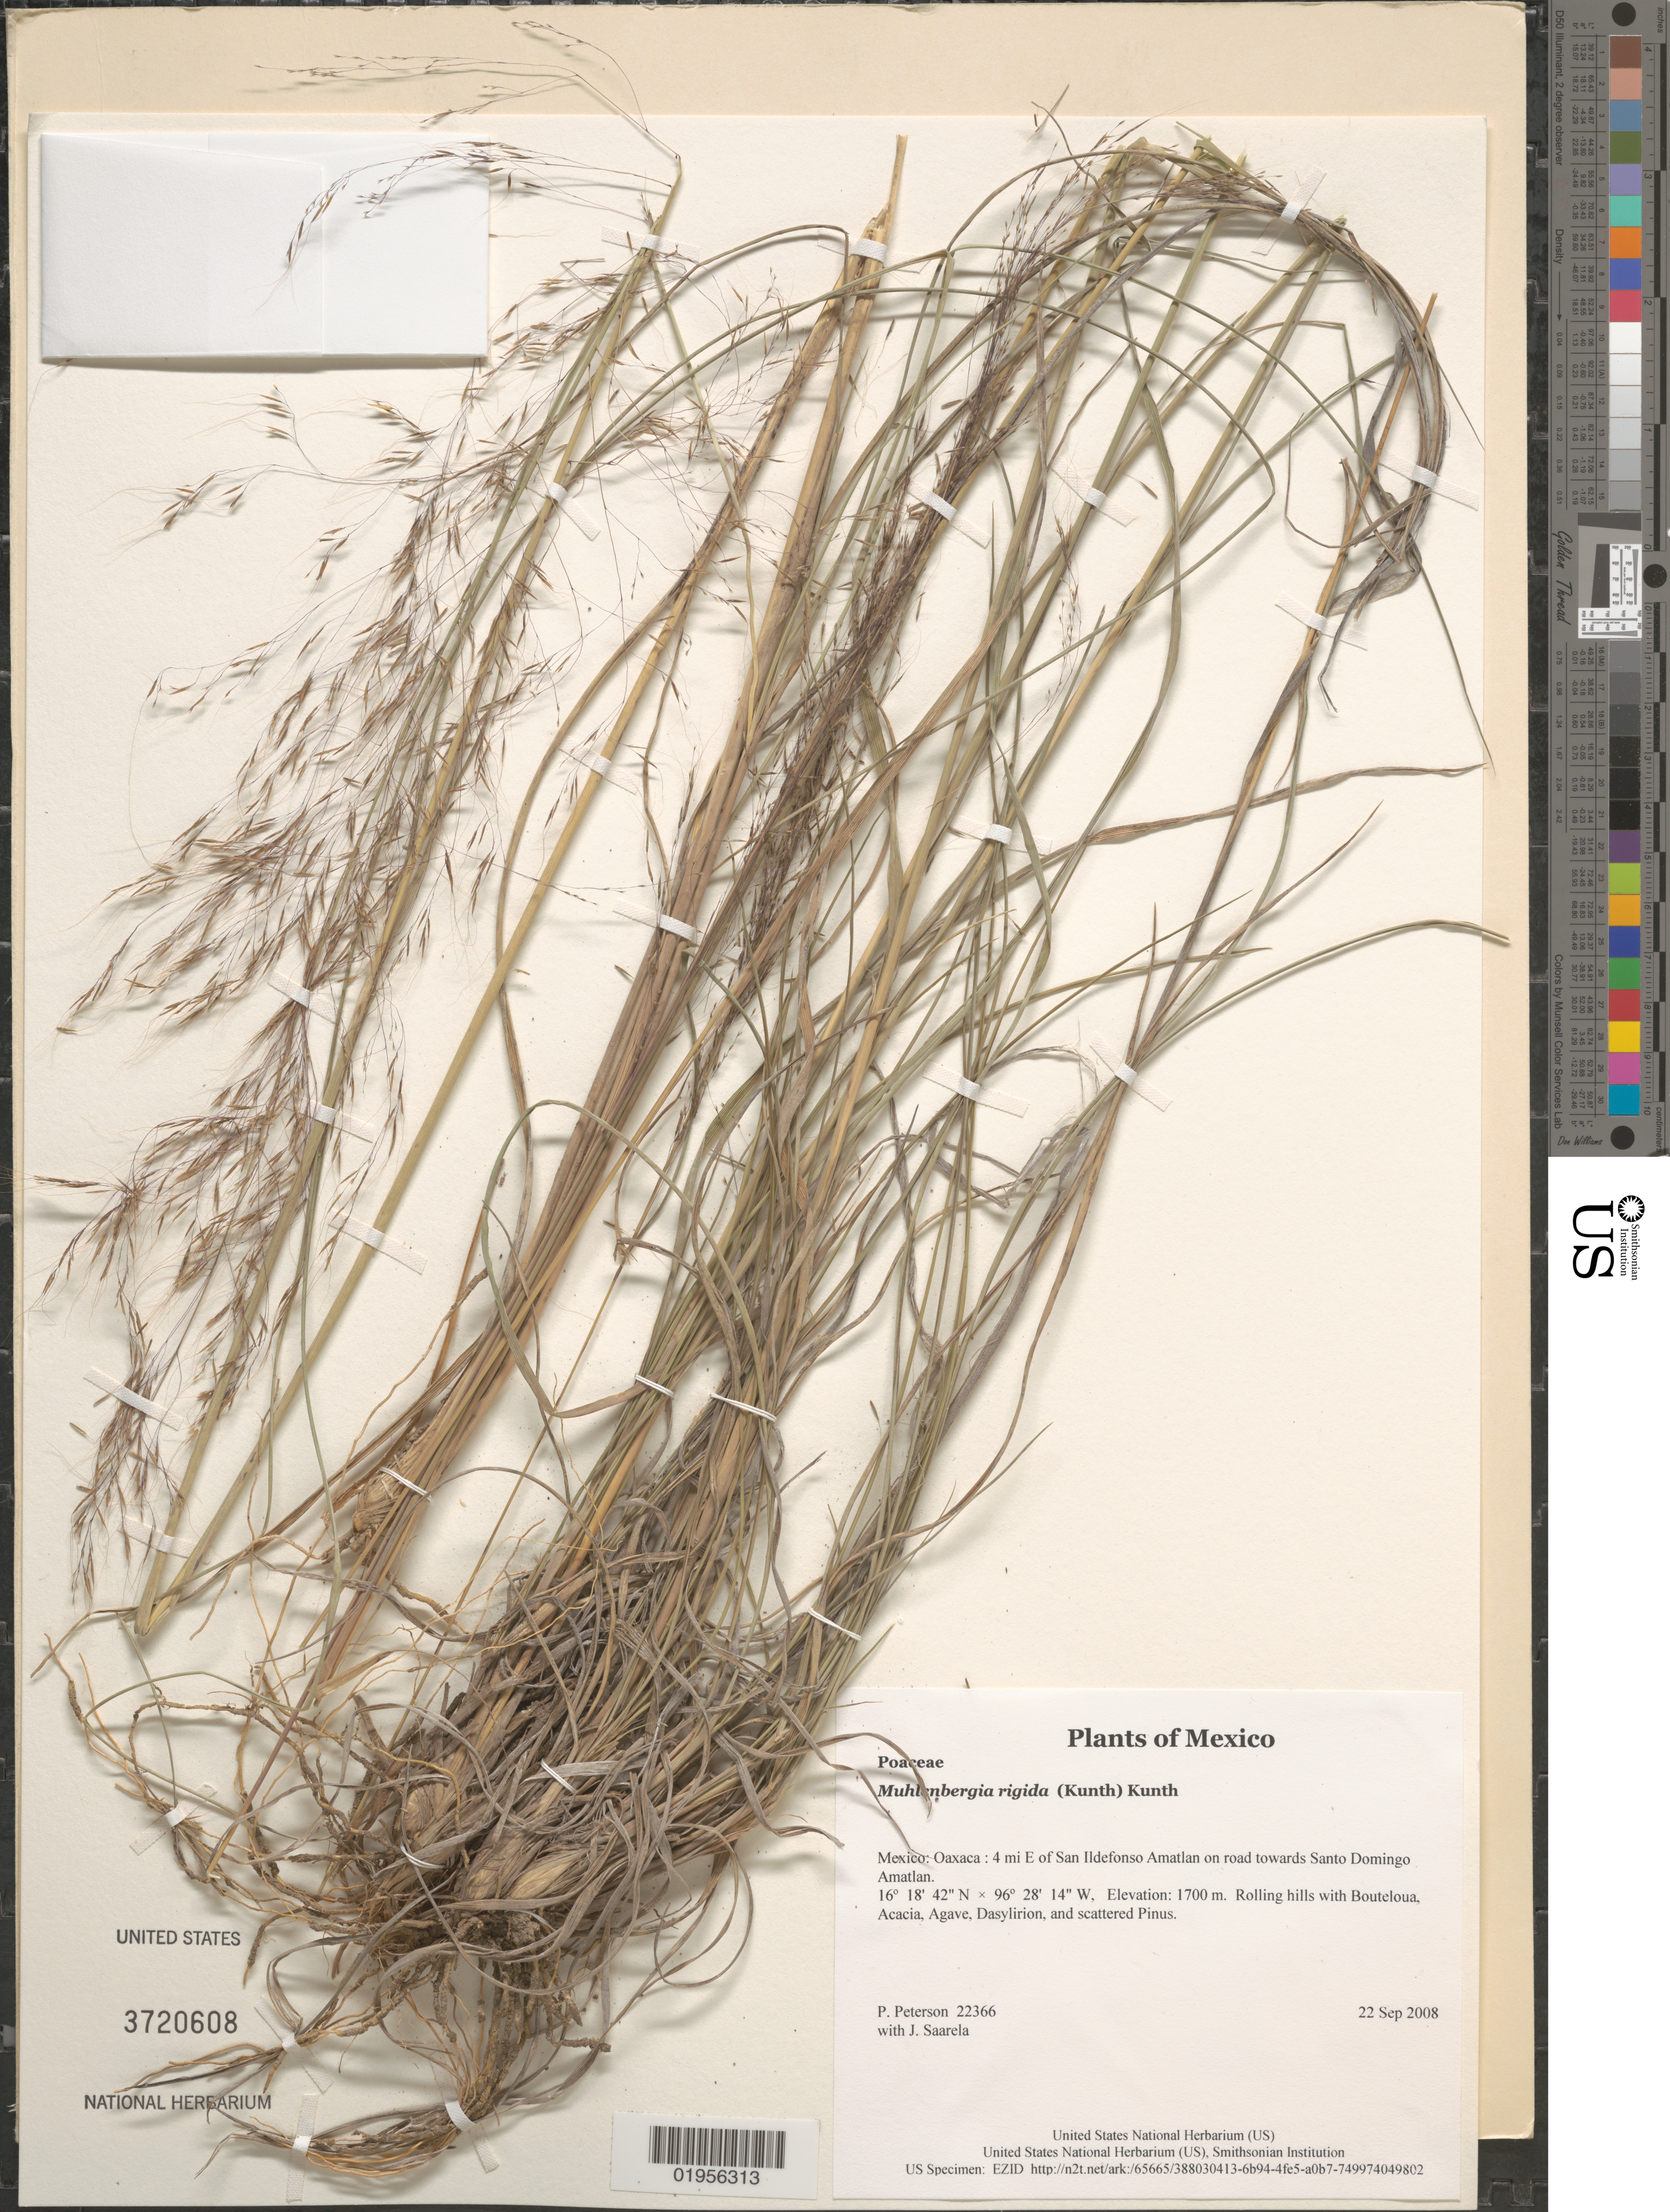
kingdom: Plantae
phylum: Tracheophyta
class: Liliopsida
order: Poales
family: Poaceae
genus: Muhlenbergia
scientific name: Muhlenbergia rigida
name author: (Kunth) Kunth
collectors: P. M. Peterson & J. Saarela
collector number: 22366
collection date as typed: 22 Sep 2008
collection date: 2008-09-22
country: Mexico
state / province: Oaxaca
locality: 4 mi E of San Ildefonso Amatlan on road towards Santo Domingo Amatlan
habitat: Rolling hills with Bouteloua, Acacia, Agave, Dasylirion, and scattered Pinus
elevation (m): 1700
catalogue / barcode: US 3720608